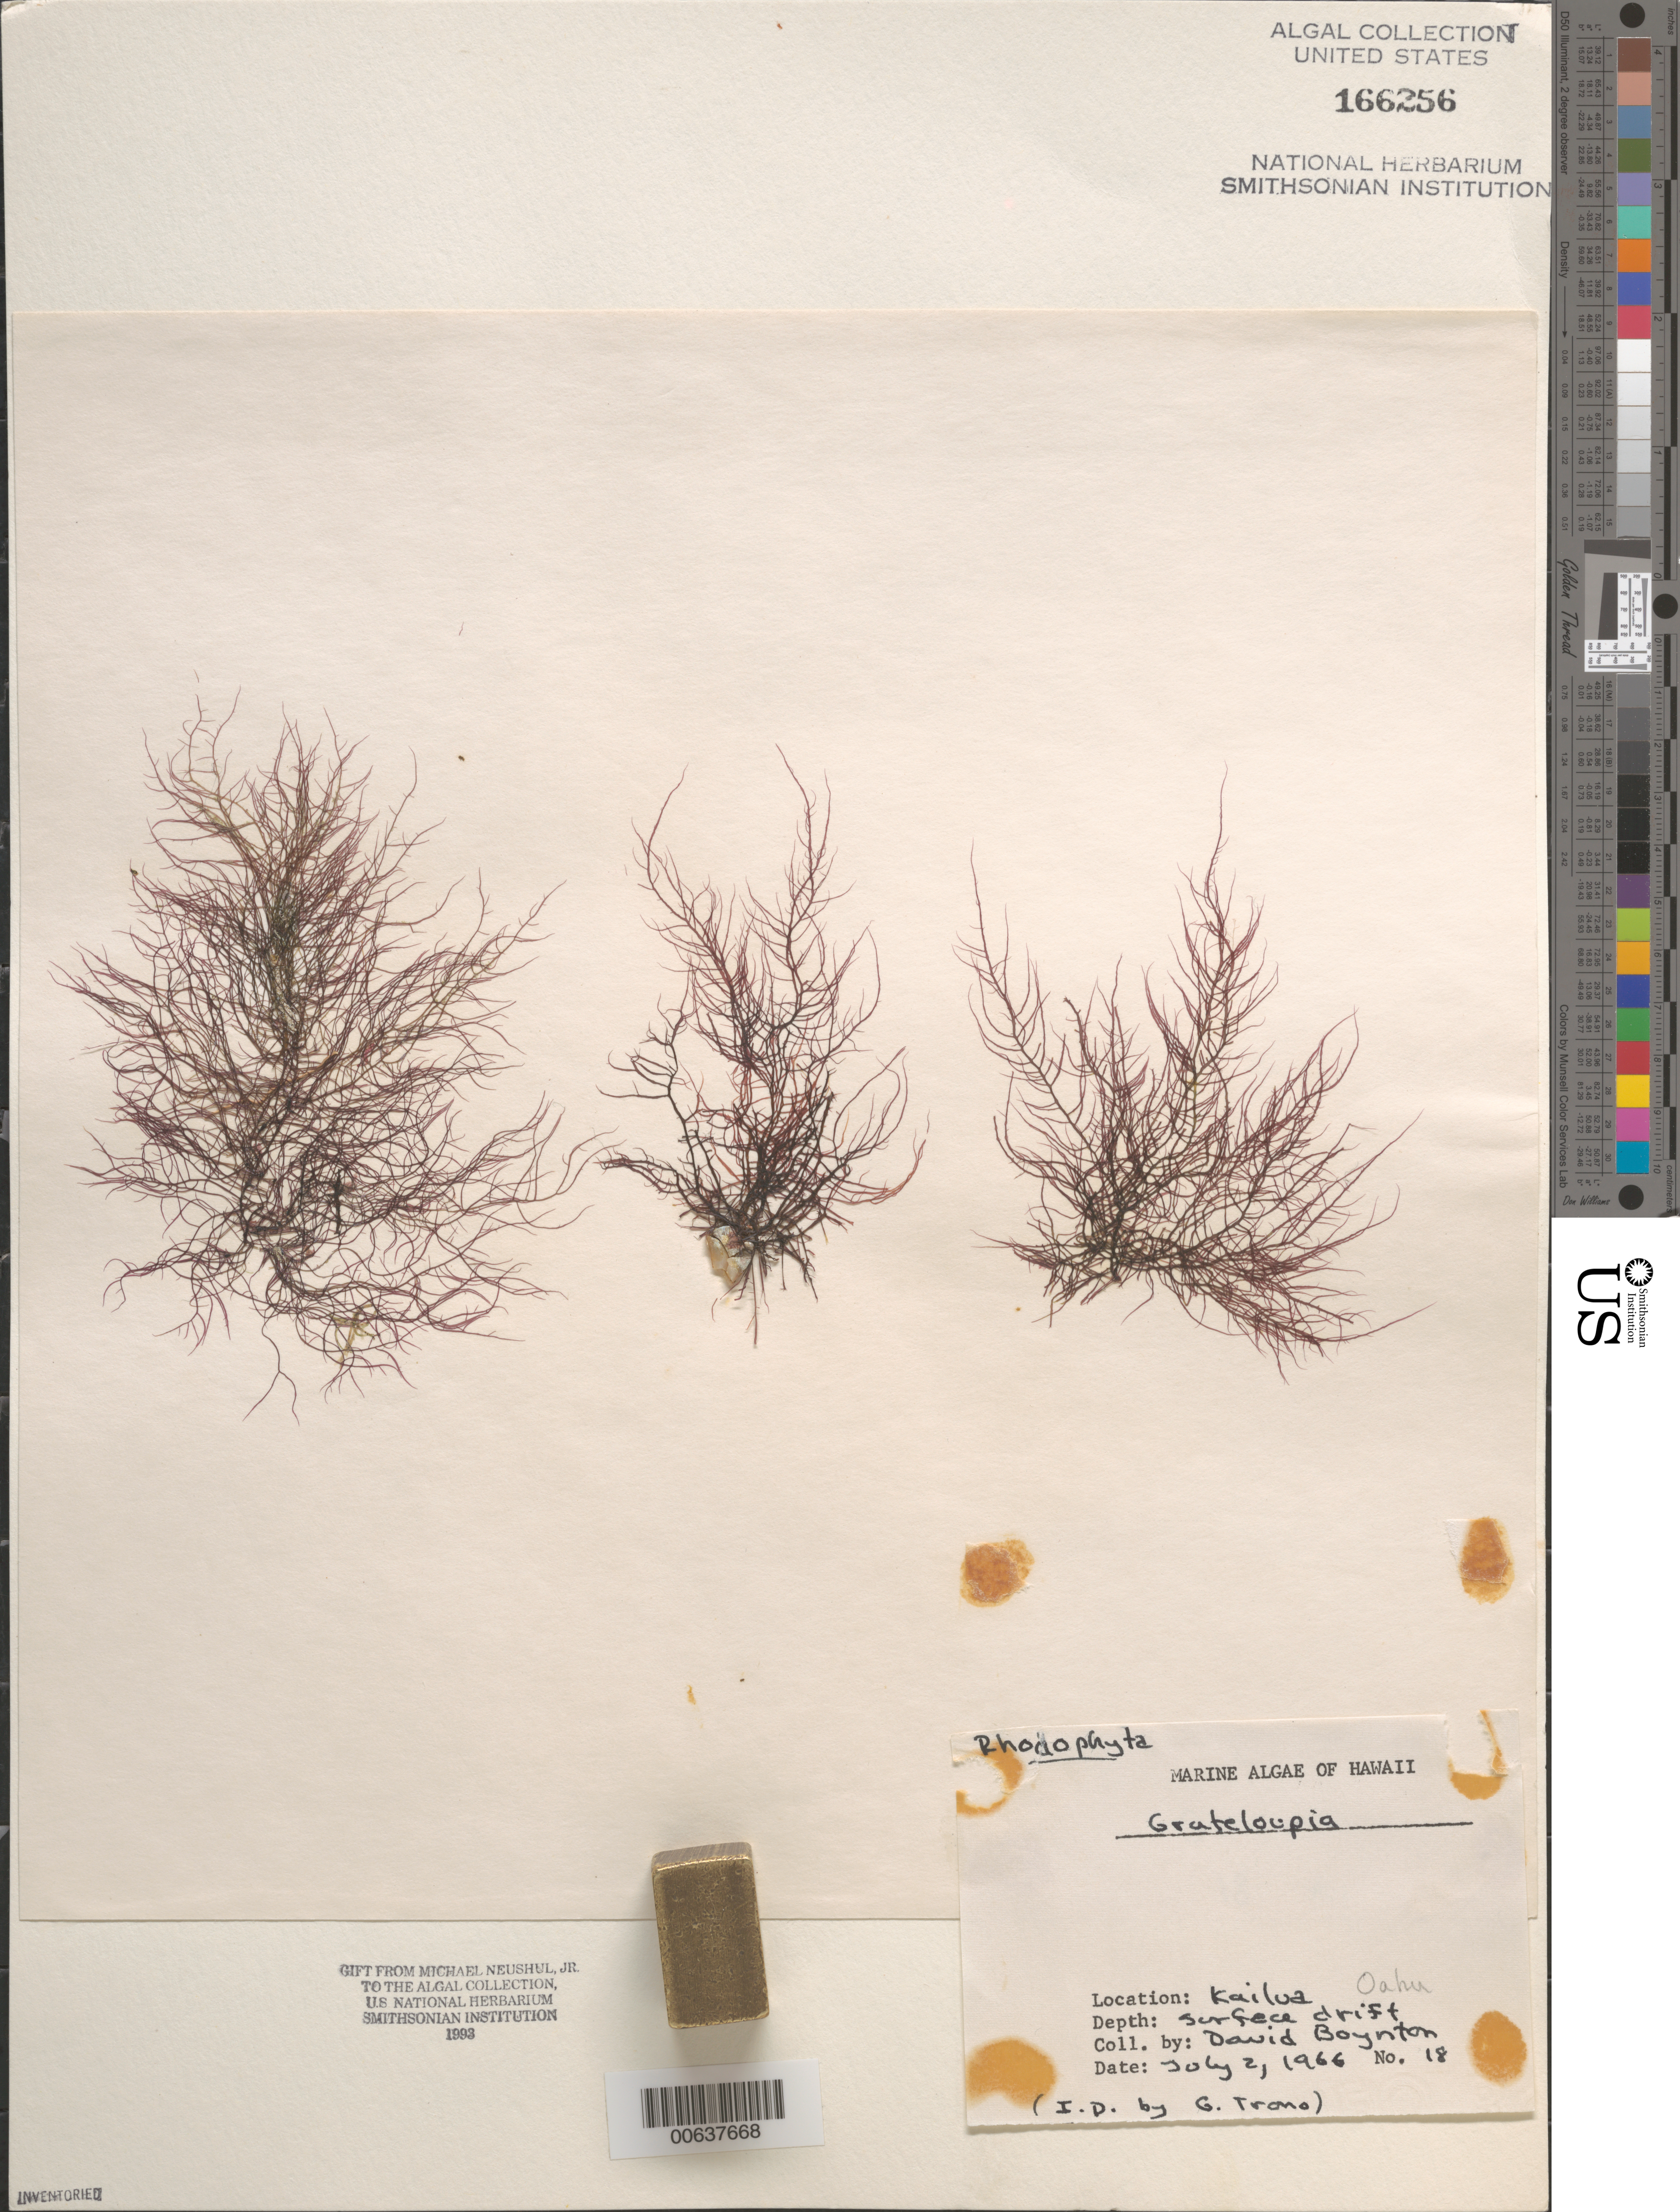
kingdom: Plantae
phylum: Rhodophyta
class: Florideophyceae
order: Halymeniales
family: Halymeniaceae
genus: Grateloupia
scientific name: Grateloupia sp.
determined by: Trono, Gavino C., Jr.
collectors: D. Boynton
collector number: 18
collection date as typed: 02 Jul 1966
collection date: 1966-07-02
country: United States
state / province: Hawaii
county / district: Honolulu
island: Oahu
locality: Kailua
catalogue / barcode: US 166256